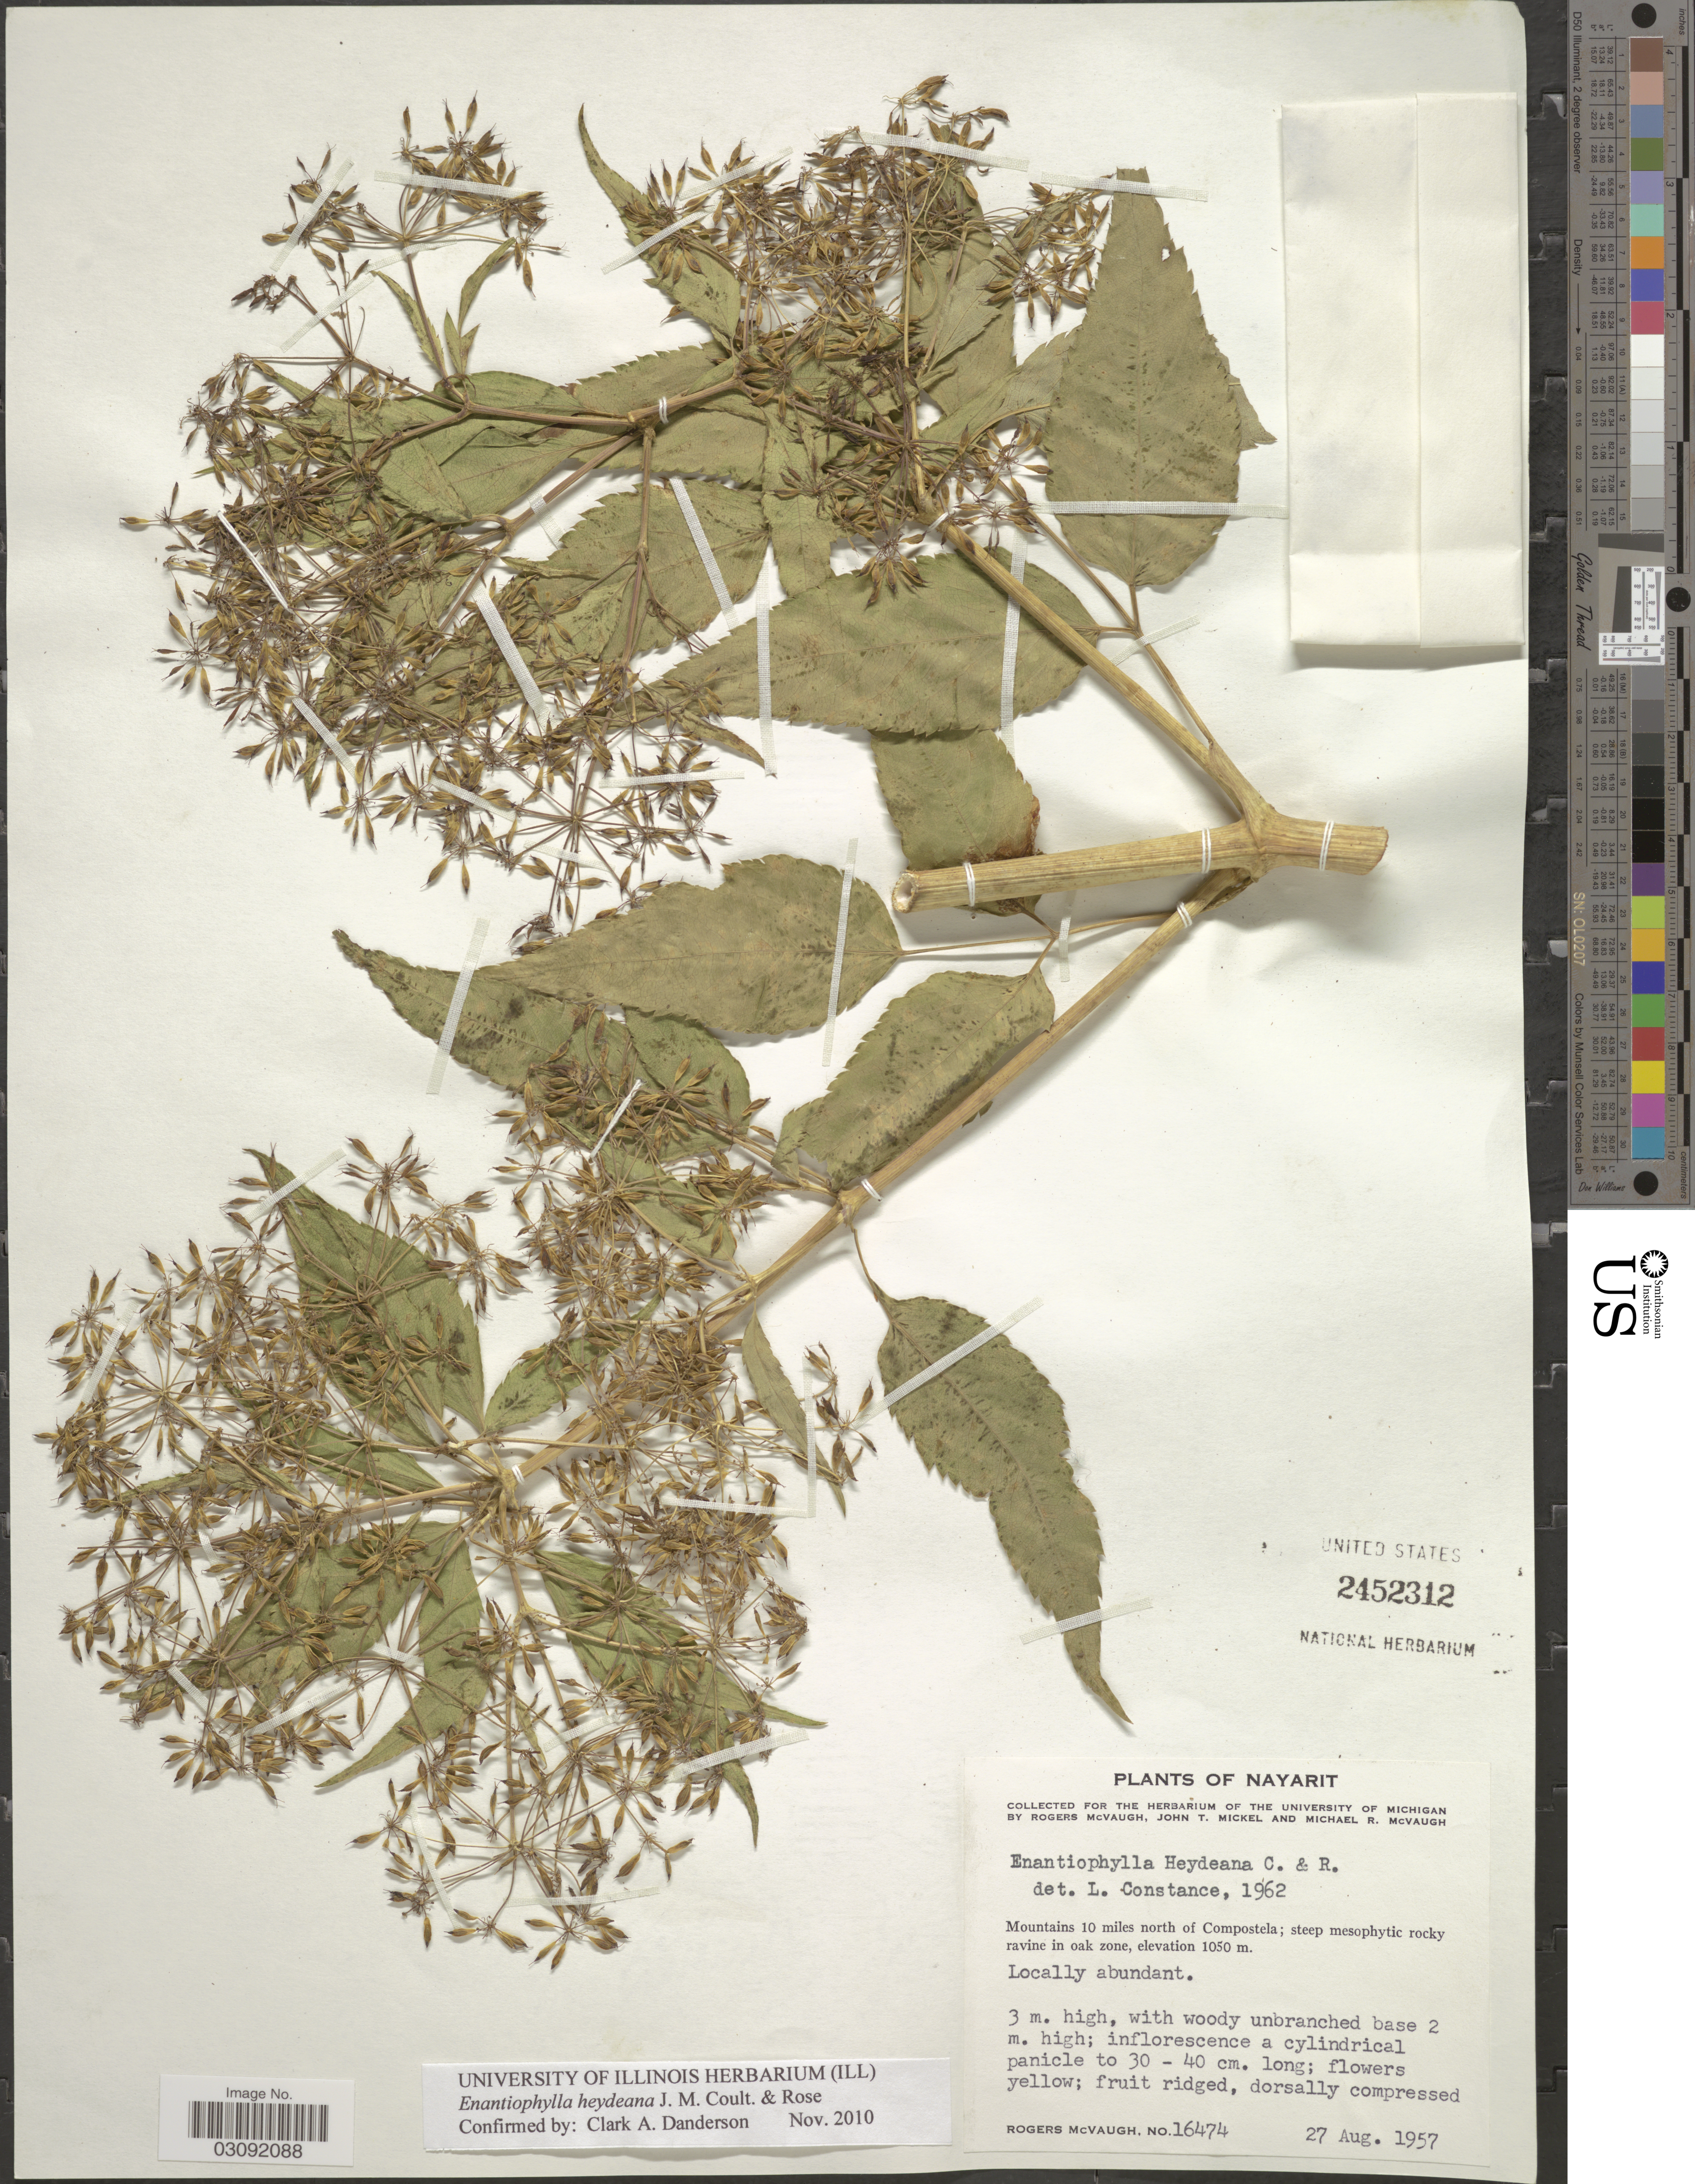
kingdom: Plantae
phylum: Tracheophyta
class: Magnoliopsida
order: Apiales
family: Apiaceae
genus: Enantiophylla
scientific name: Enantiophylla heydeana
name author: J.M. Coult. & Rose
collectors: R. McVaugh, J. T. Mickel & M. R. McVaugh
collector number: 16474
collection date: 1957-08-27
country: Mexico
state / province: Nayarit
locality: Mountains 10 miles north of Compostela; steep mesophytic rocky ravine in oak zone.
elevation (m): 1050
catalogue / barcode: US 2452312